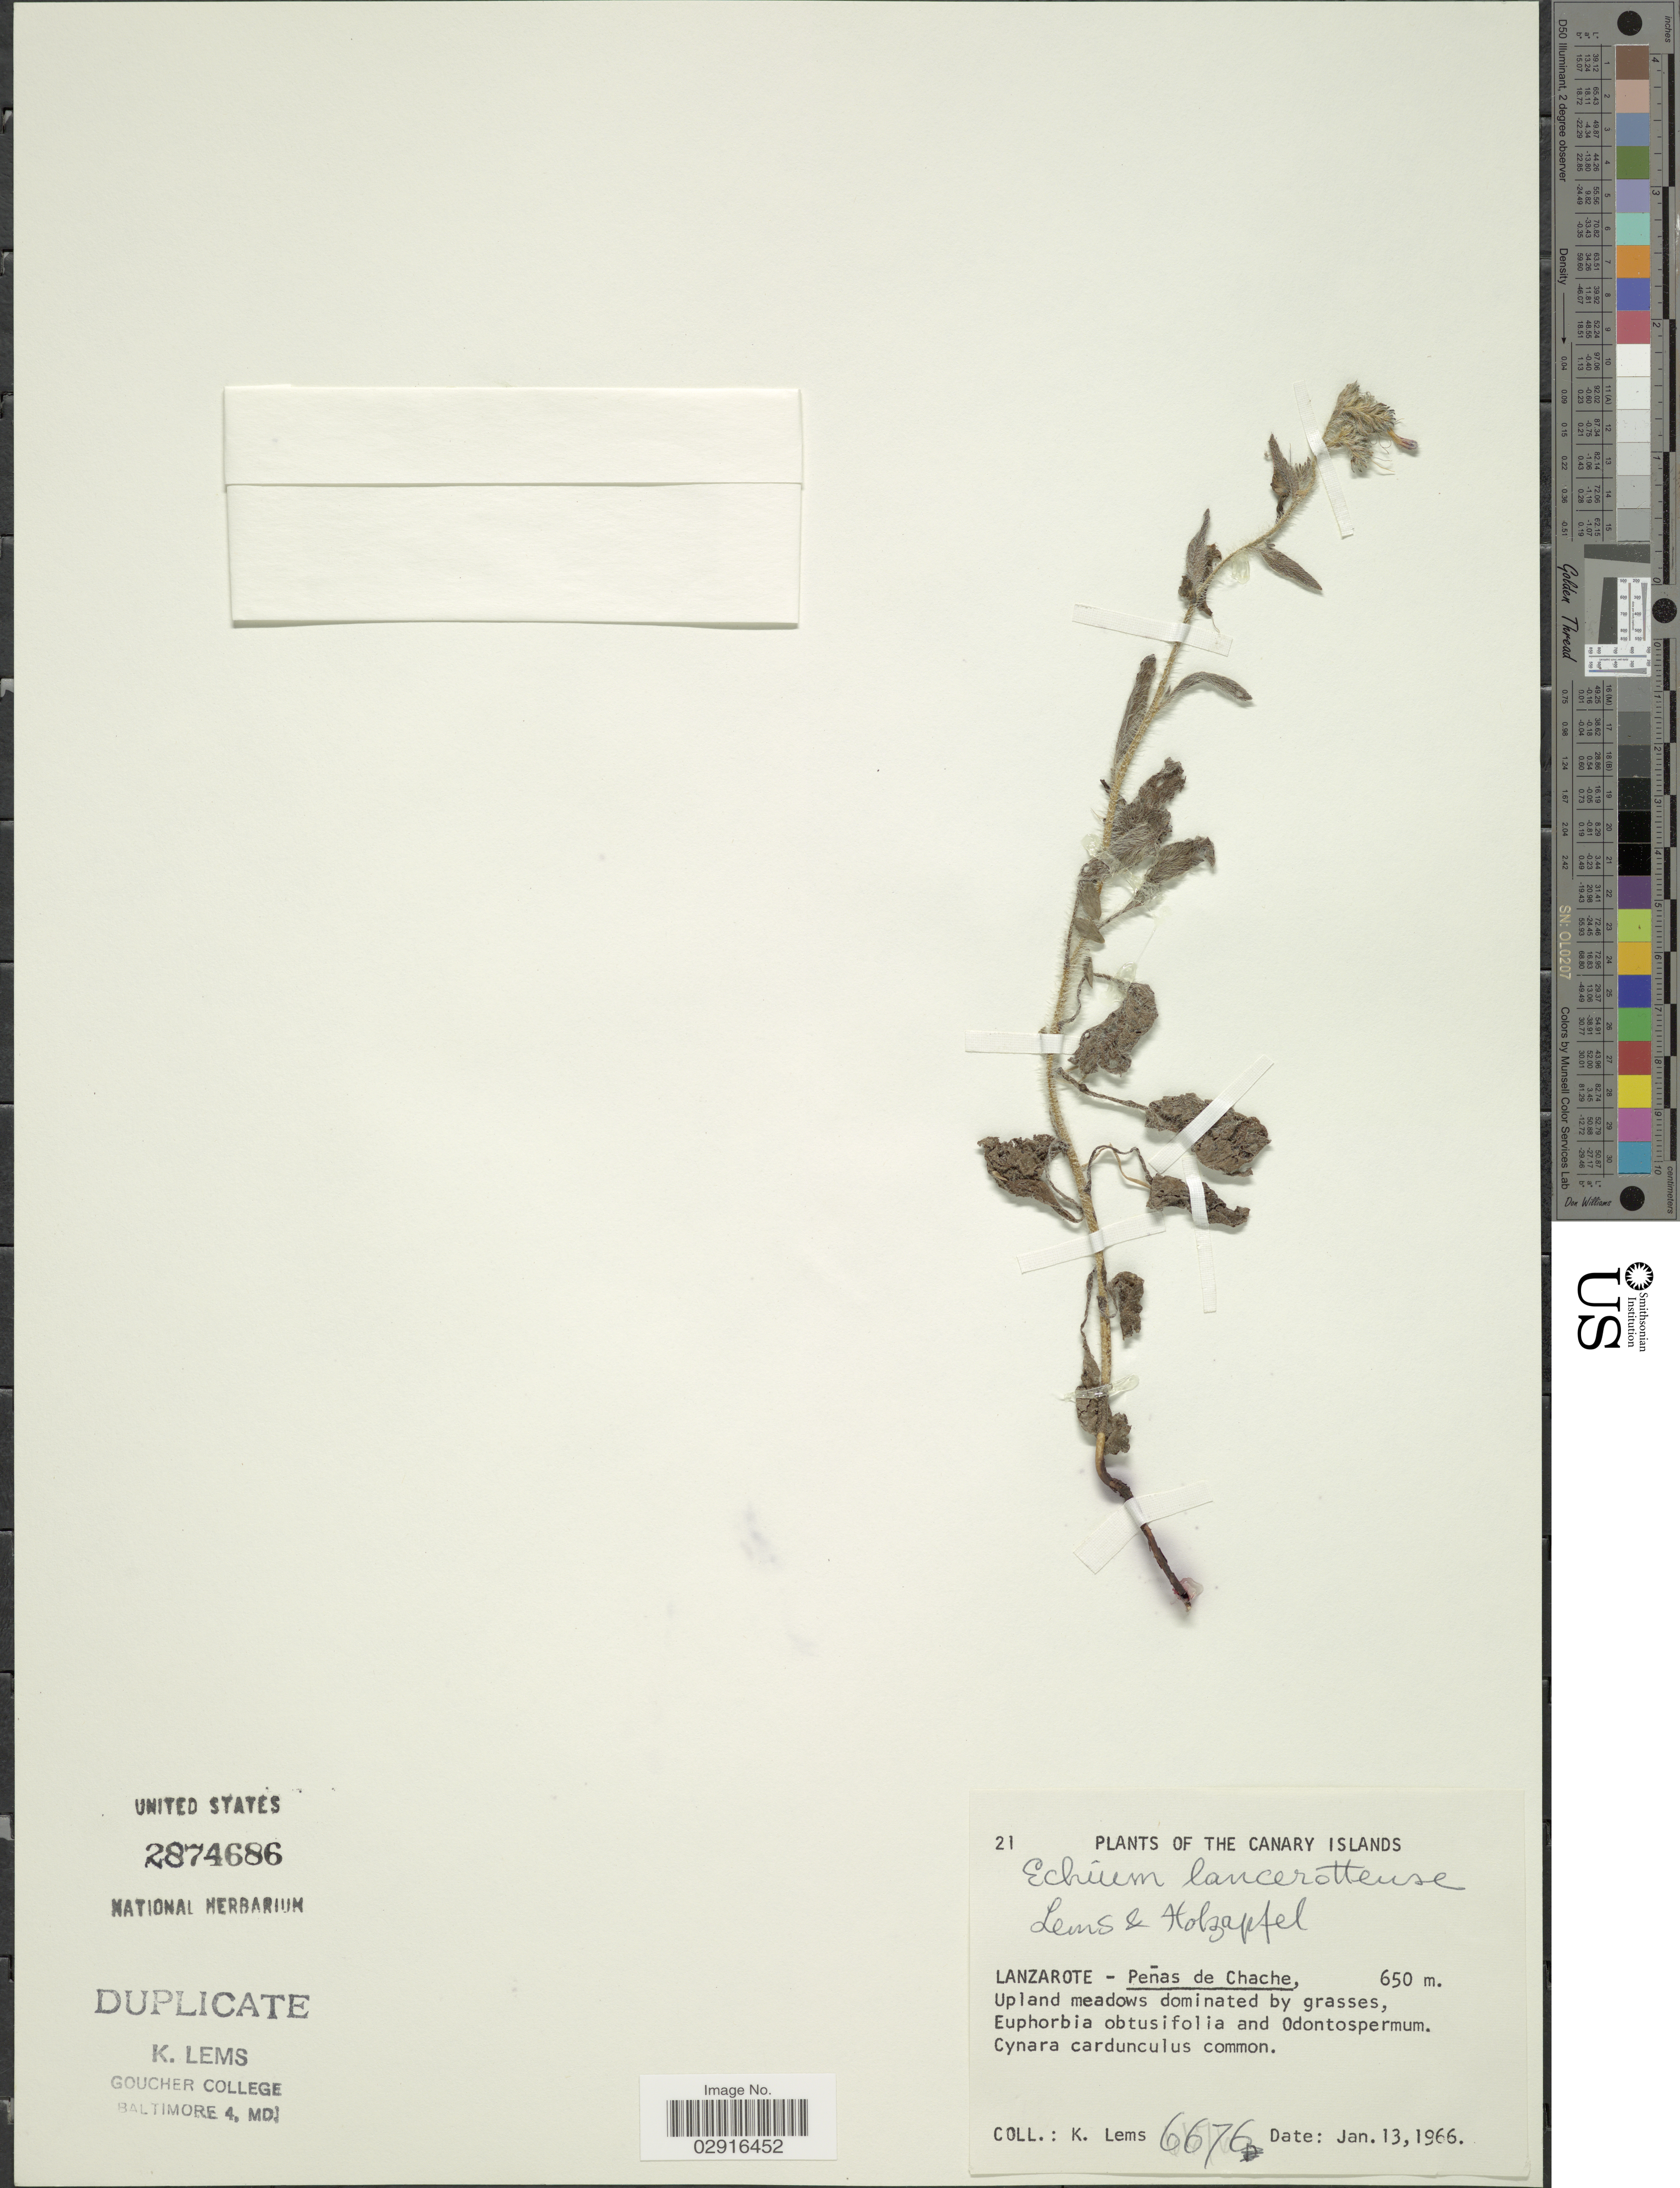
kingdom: Plantae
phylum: Tracheophyta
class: Magnoliopsida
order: Boraginales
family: Boraginaceae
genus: Echium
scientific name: Echium lancerottense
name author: Lems & Holzapfel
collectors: K. Lems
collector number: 6676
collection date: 1966-01-13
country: Spain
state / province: Canarias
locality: Canary Islands. Lanzarote - Peñas de Chache.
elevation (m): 650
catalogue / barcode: US 2874686